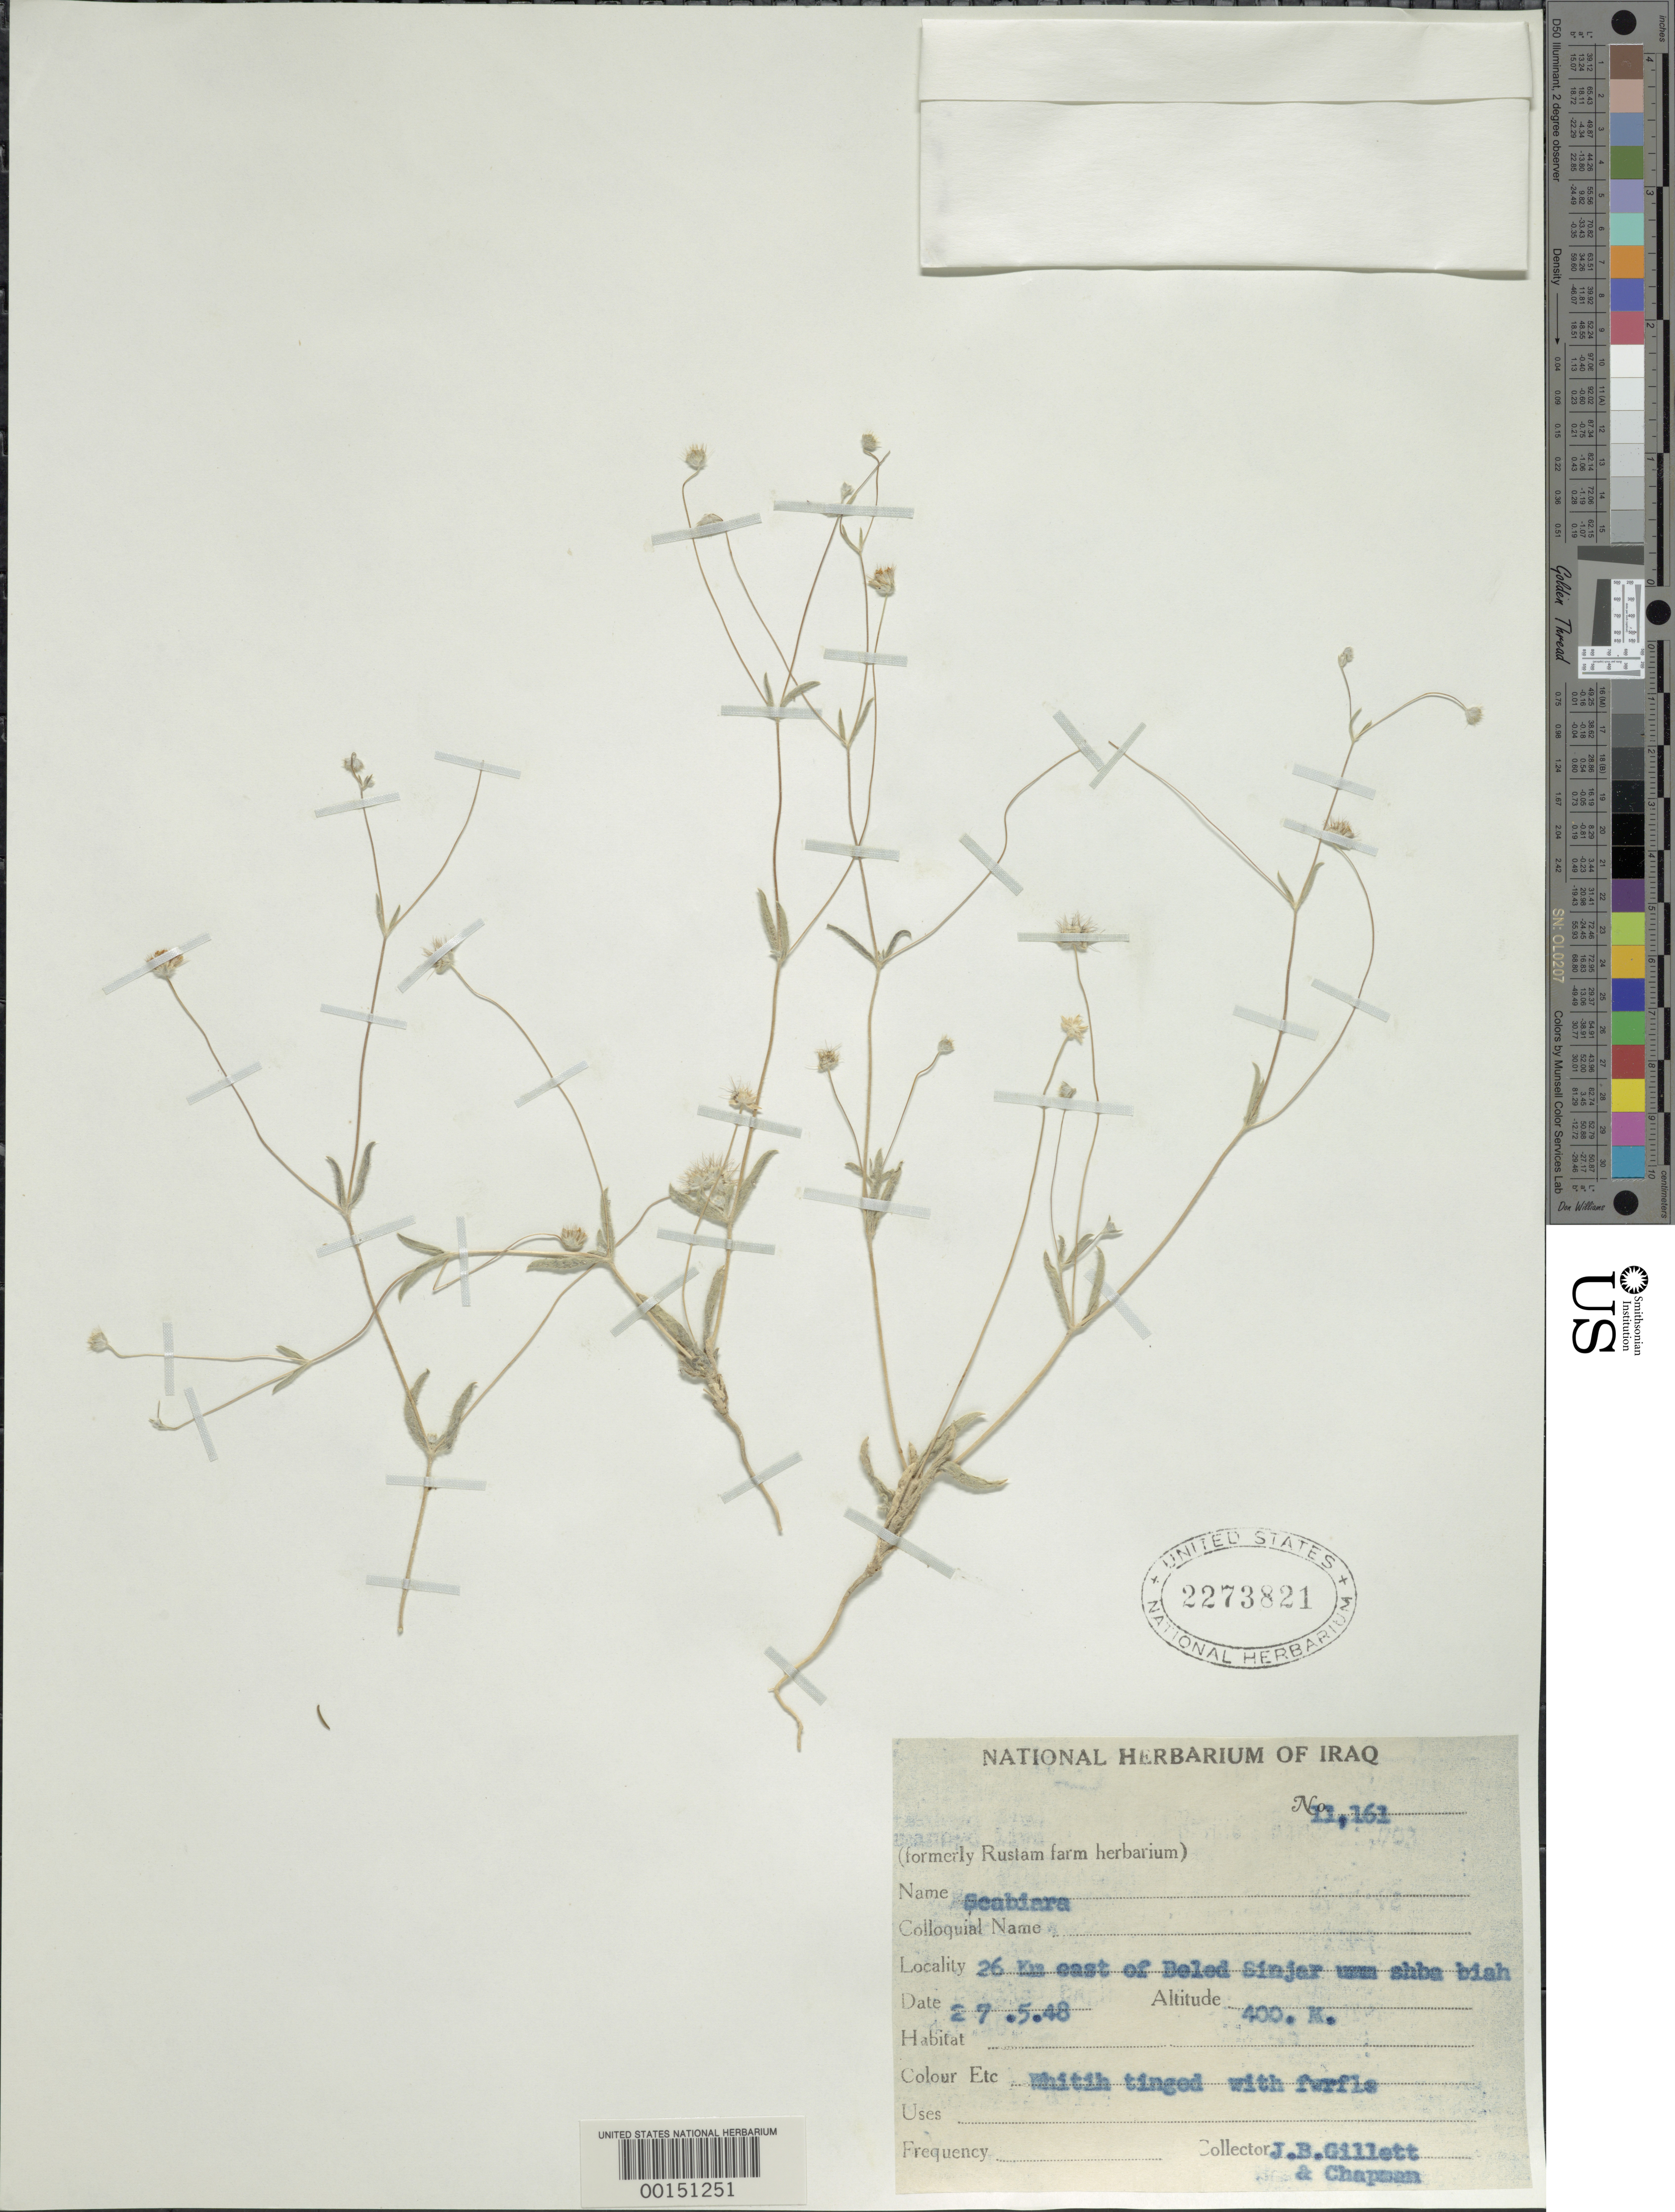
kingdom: Plantae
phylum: Tracheophyta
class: Magnoliopsida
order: Dipsacales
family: Caprifoliaceae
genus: Scabiosa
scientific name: Scabiosa sp.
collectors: J. B. Gillett & A. Chapman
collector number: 11161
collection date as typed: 02 Jul 1948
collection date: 1948-07-02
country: Iraq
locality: E of Beled Sinjar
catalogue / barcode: US 2273821